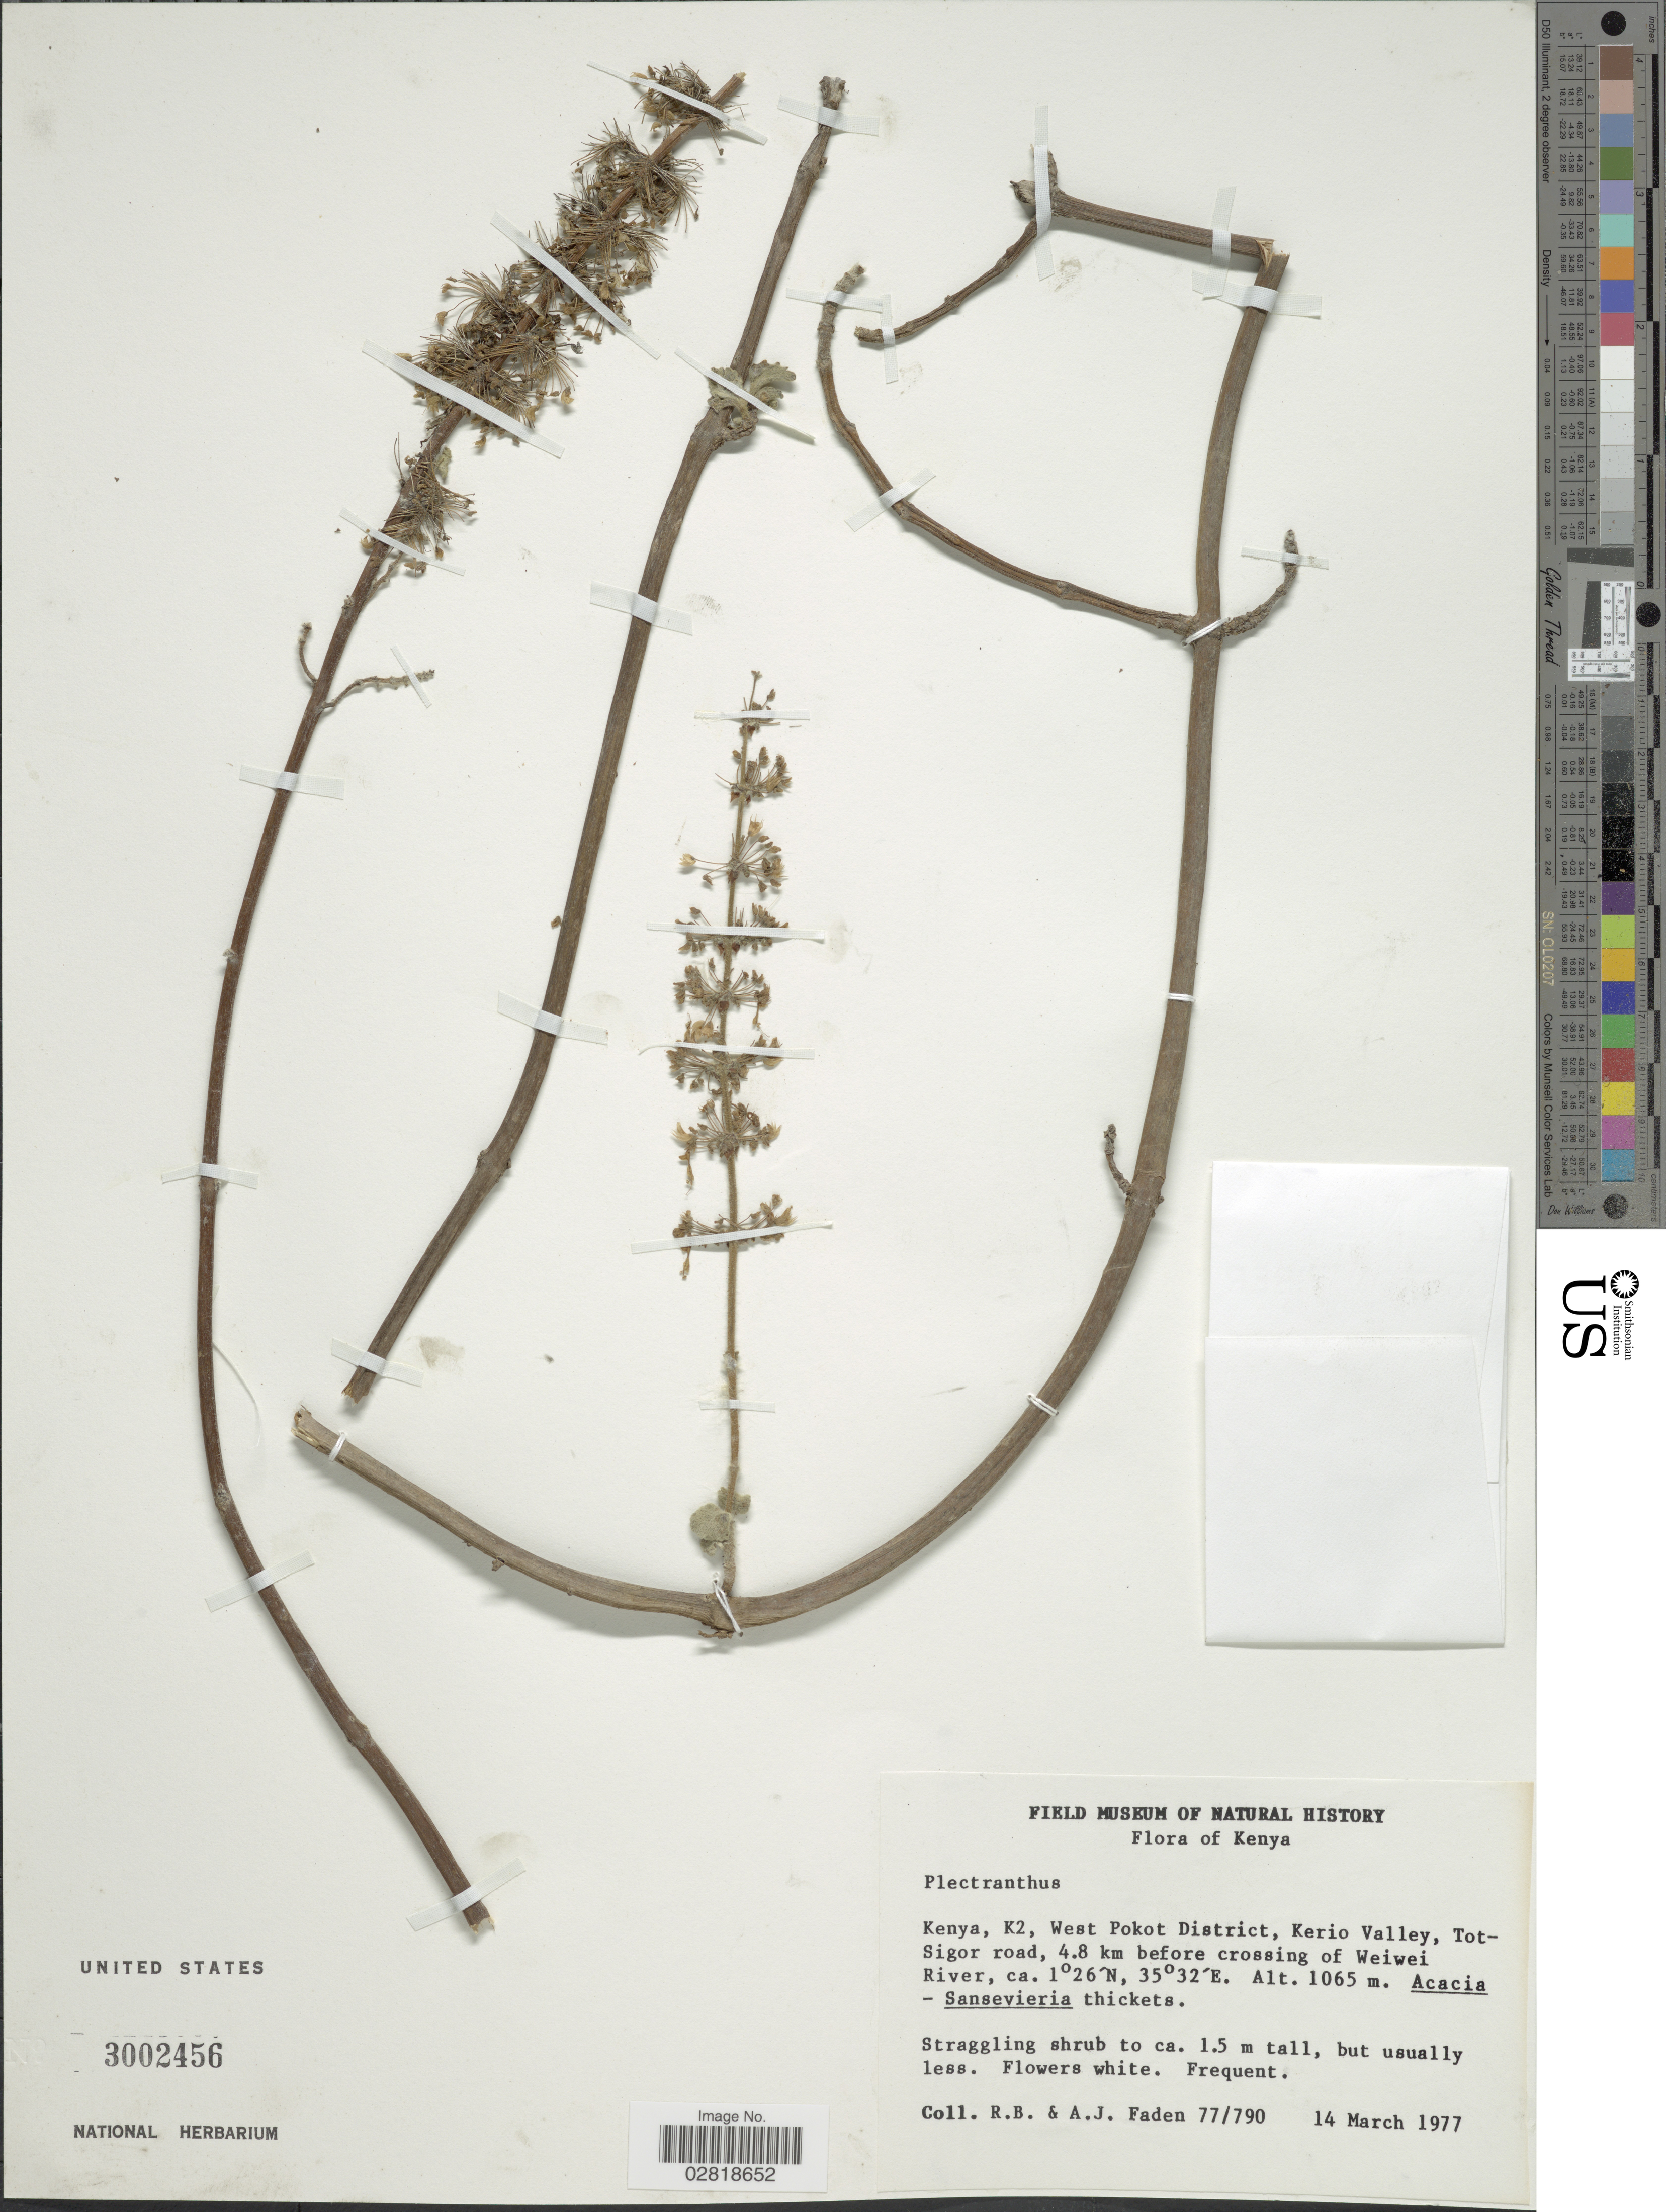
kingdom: Plantae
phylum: Tracheophyta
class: Magnoliopsida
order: Lamiales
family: Lamiaceae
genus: Plectranthus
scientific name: Plectranthus sp.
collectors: R. B. Faden & A. J. Faden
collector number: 77/790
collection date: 1977-03-14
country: Kenya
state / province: West Pokot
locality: K2, West Pokot District, Kerio Valley, Tot-Sigor road, 4.8 km before crossing of Weiwei River.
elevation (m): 1065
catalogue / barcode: US 3002456